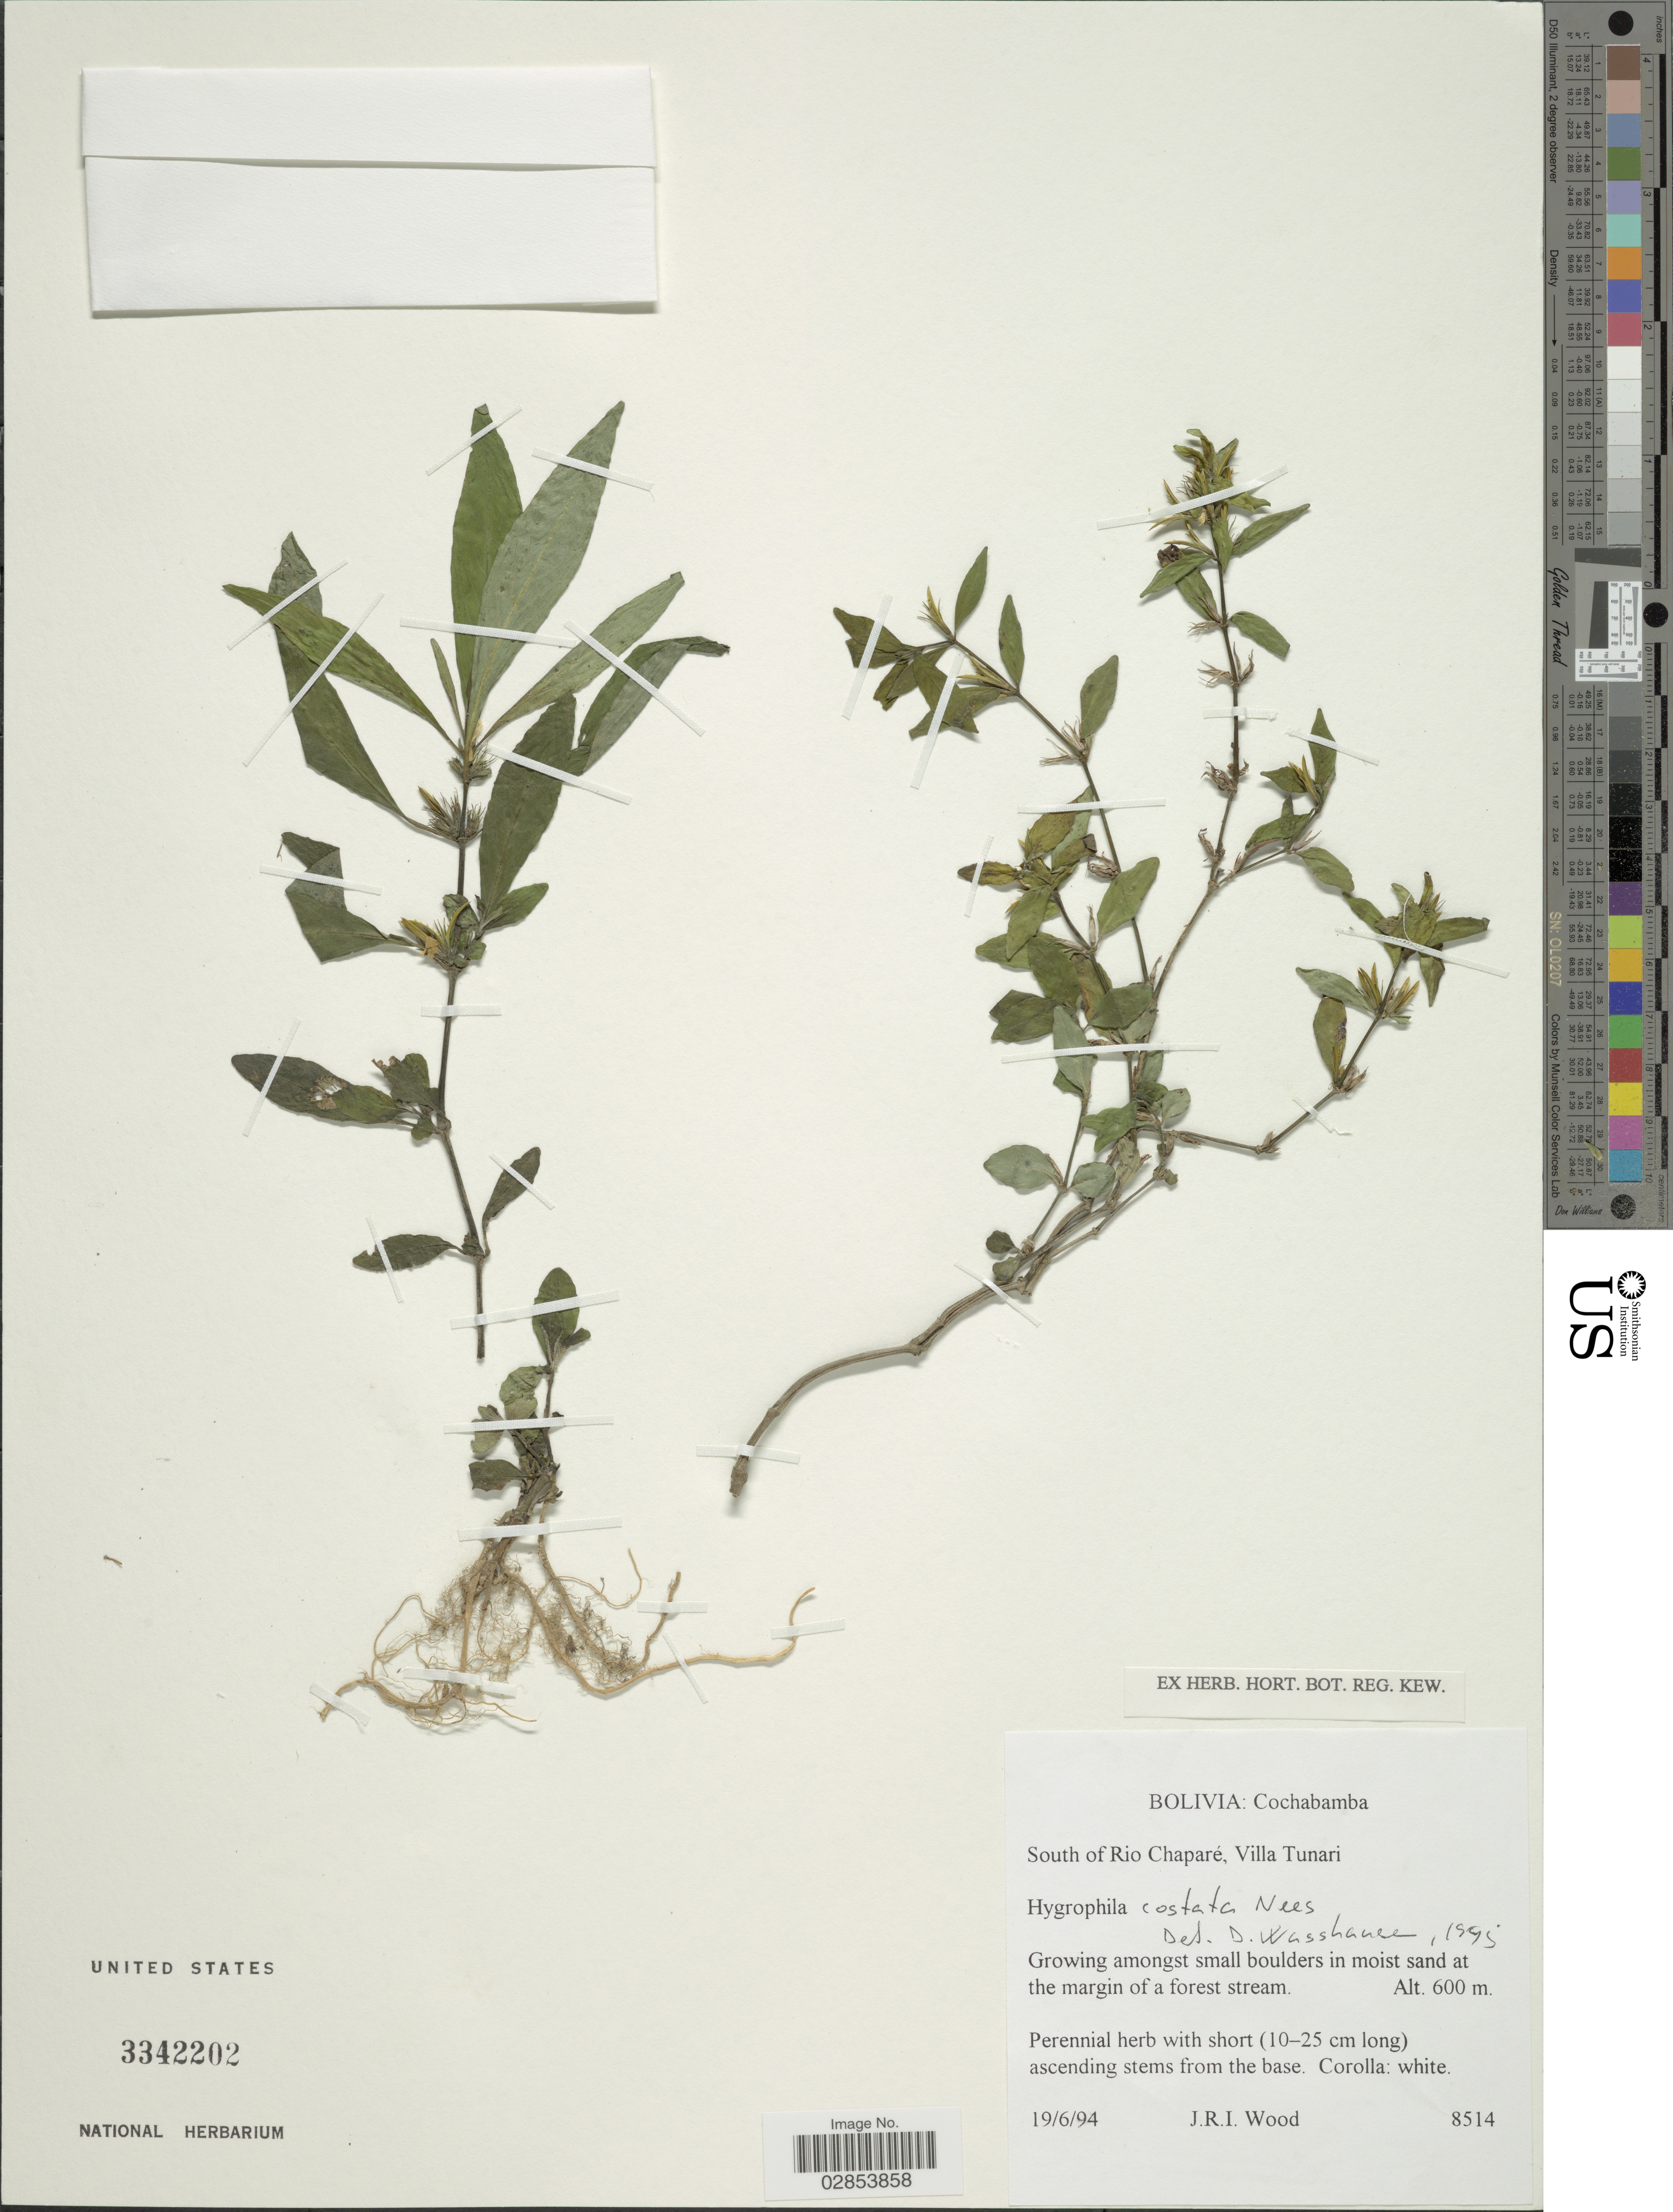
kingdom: Plantae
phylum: Tracheophyta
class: Magnoliopsida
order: Lamiales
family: Acanthaceae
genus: Hygrophila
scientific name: Hygrophila costata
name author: Nees & T. Nees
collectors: J. R. I. Wood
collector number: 8514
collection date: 1994-06-19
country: Bolivia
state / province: Cochabamba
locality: South of Rio Chaparé, Villa Tunari.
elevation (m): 600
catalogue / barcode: US 3342202